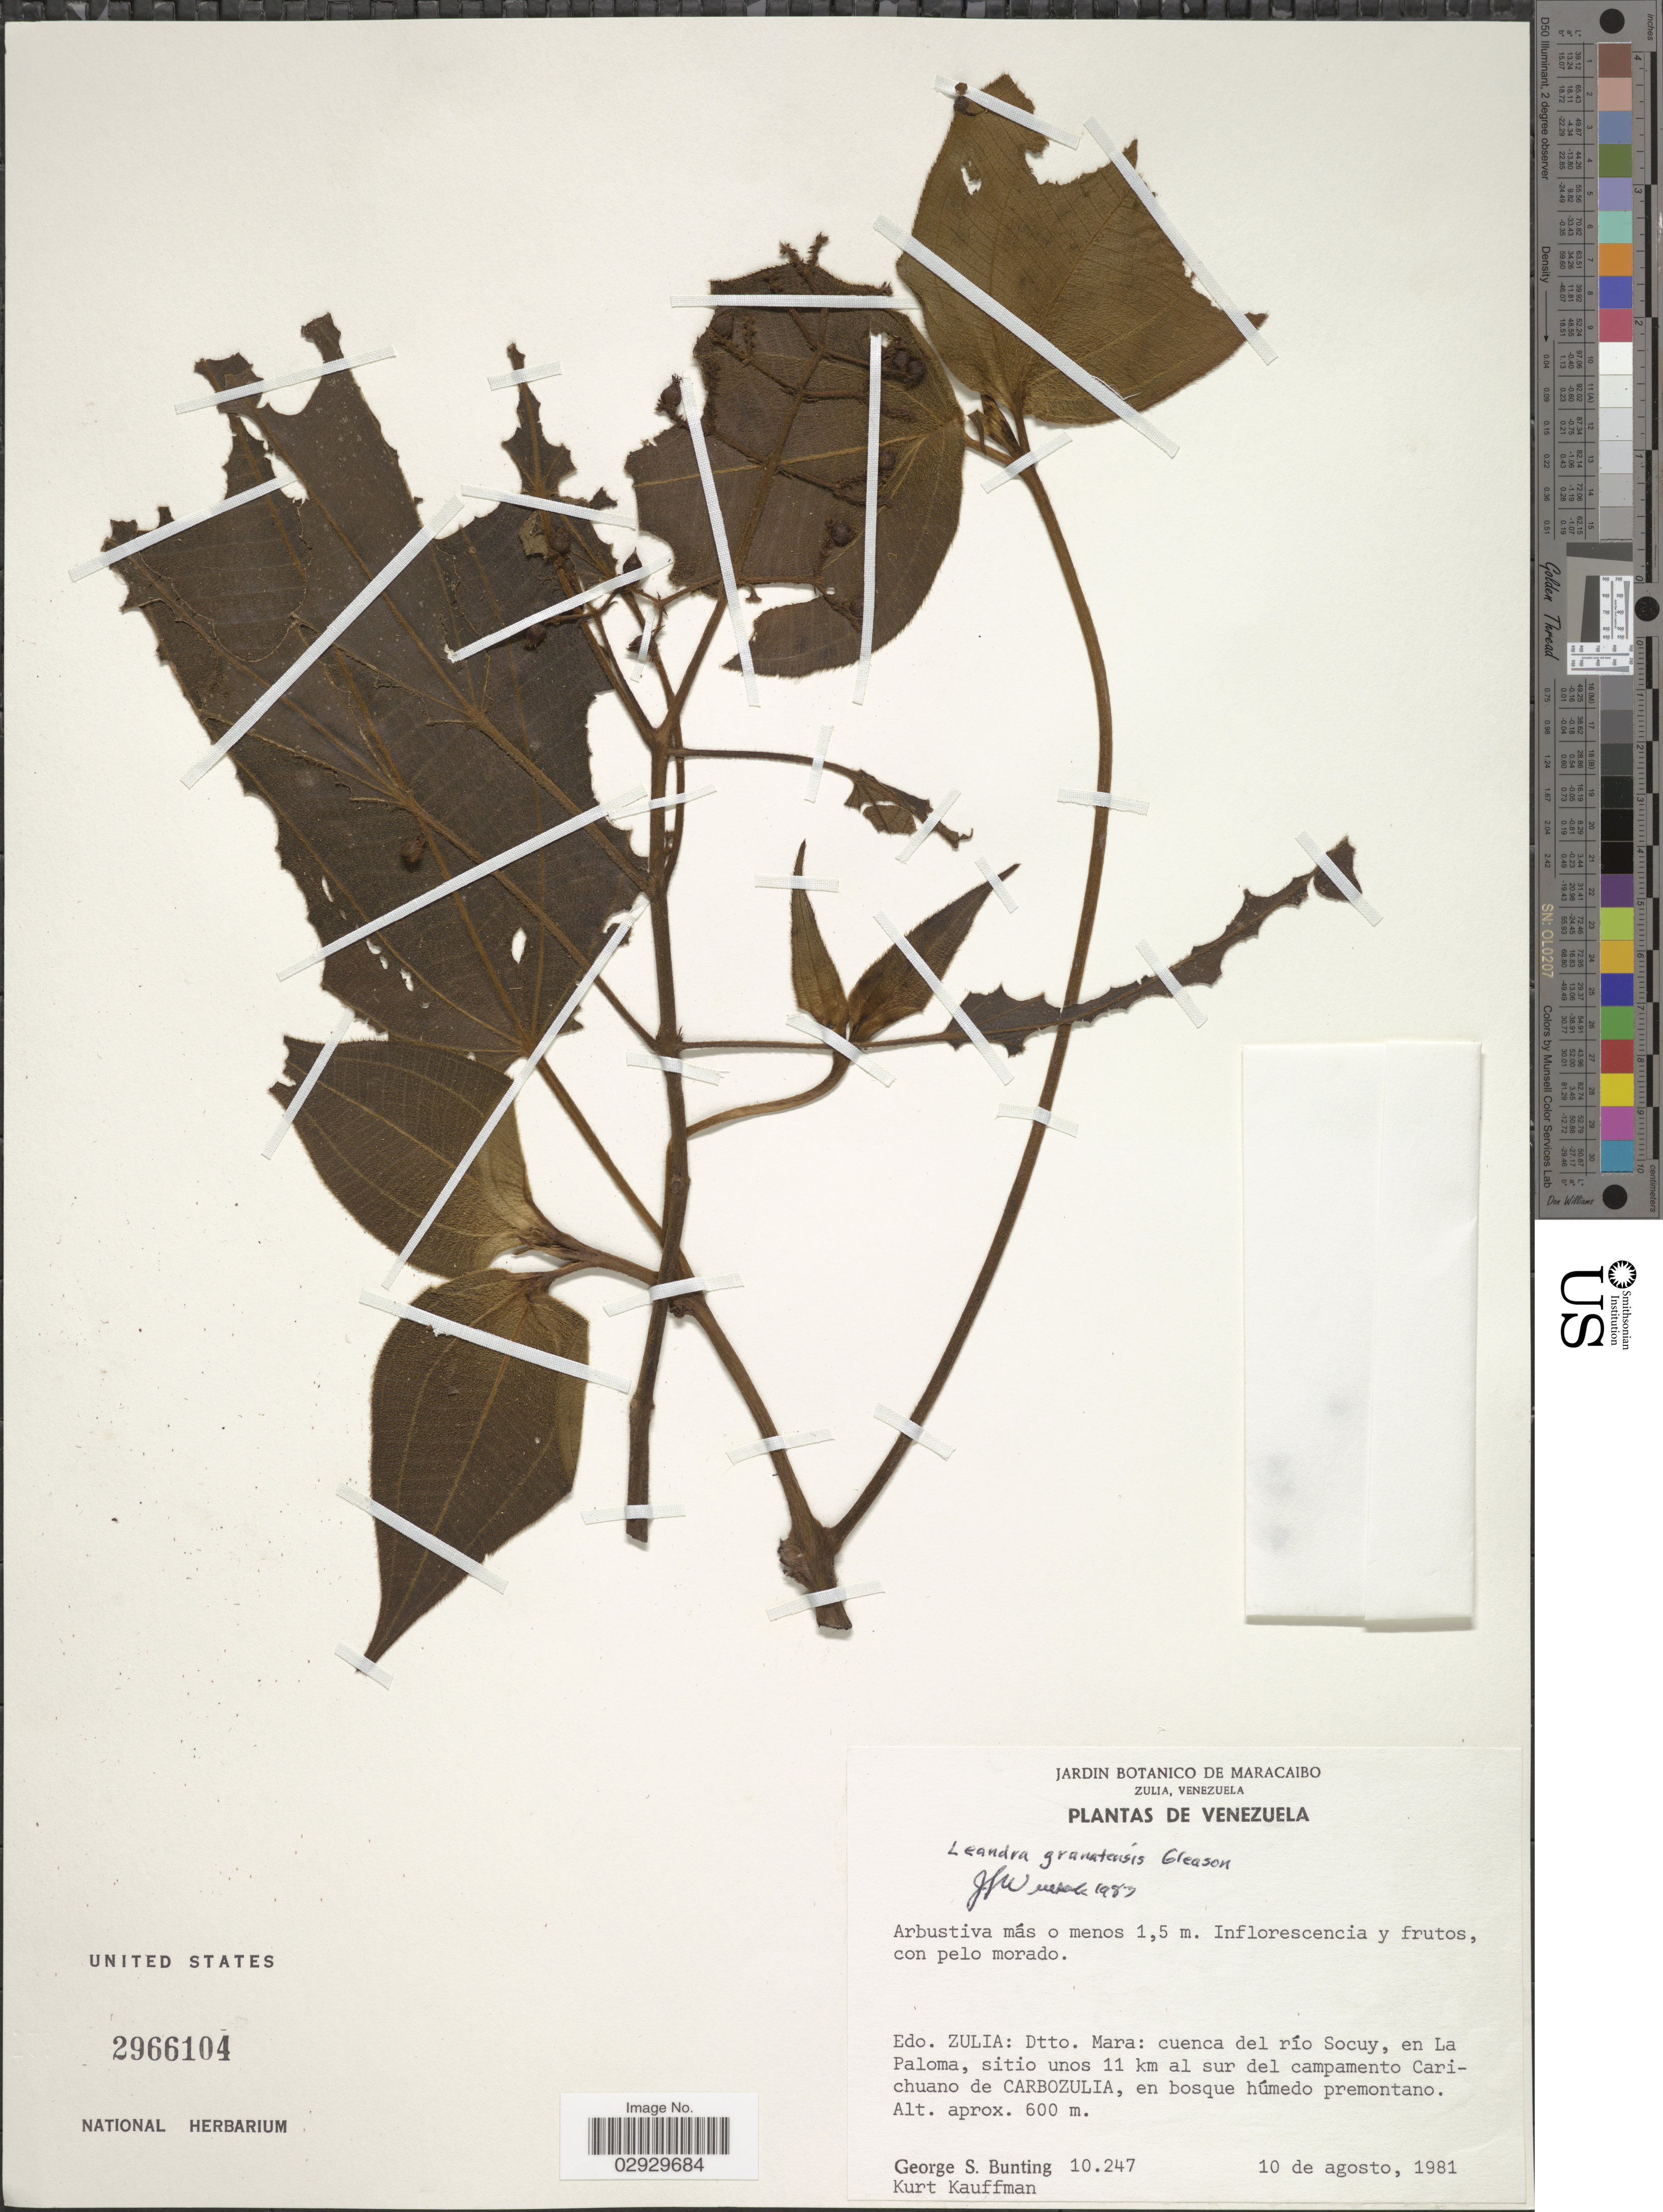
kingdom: Plantae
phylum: Tracheophyta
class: Magnoliopsida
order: Myrtales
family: Melastomataceae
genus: Leandra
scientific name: Leandra granatensis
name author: Gleason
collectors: G. S. Bunting & K. Kauffman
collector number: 10247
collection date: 1981-08-10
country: Venezuela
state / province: Zulia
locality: Dtto. Mara: cuenca del río Socuy, en la Paloma, sitio unos 11 km al sur del campamento Carichuano de Carbozulia.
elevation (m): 600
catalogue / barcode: US 2966104